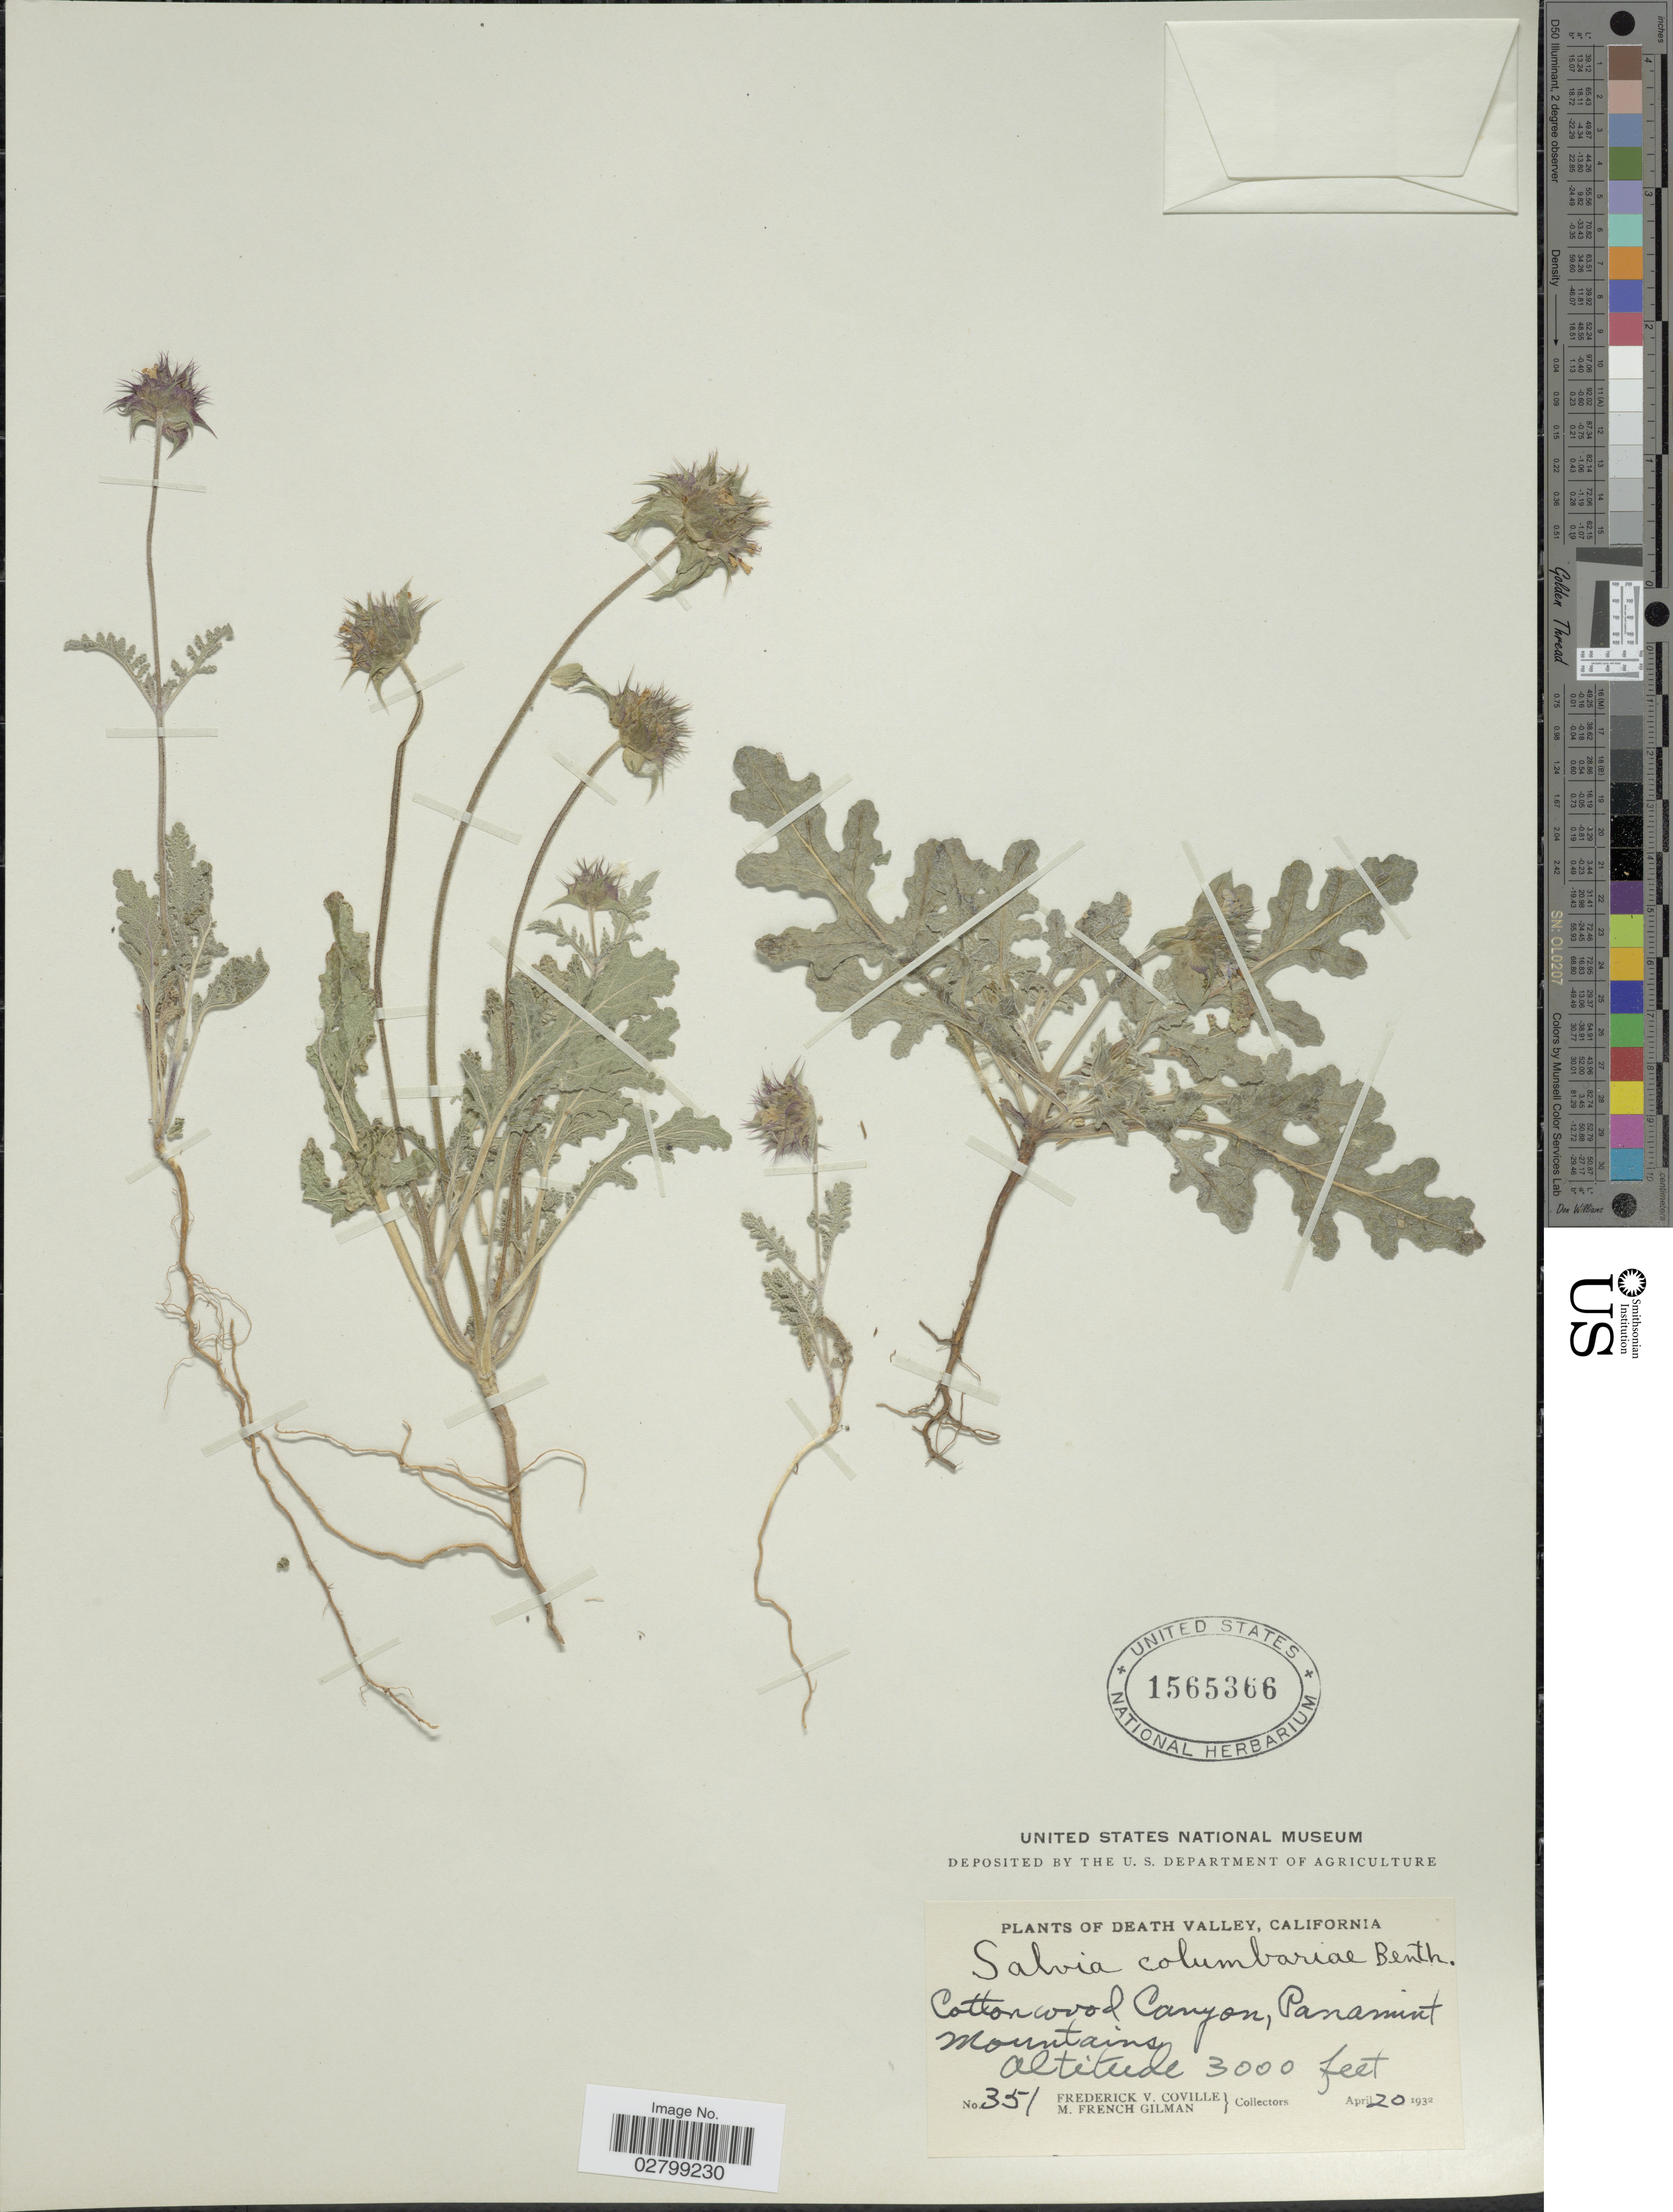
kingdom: Plantae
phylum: Tracheophyta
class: Magnoliopsida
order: Lamiales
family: Lamiaceae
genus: Salvia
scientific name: Salvia columbariae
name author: Benth.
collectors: F. V. Coville & M. F. Gilman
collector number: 351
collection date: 1932-04-20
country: United States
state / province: California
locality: Death Valley. Cottonwood Canyon, Panamint Mountains.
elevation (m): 914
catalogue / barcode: US 1565366